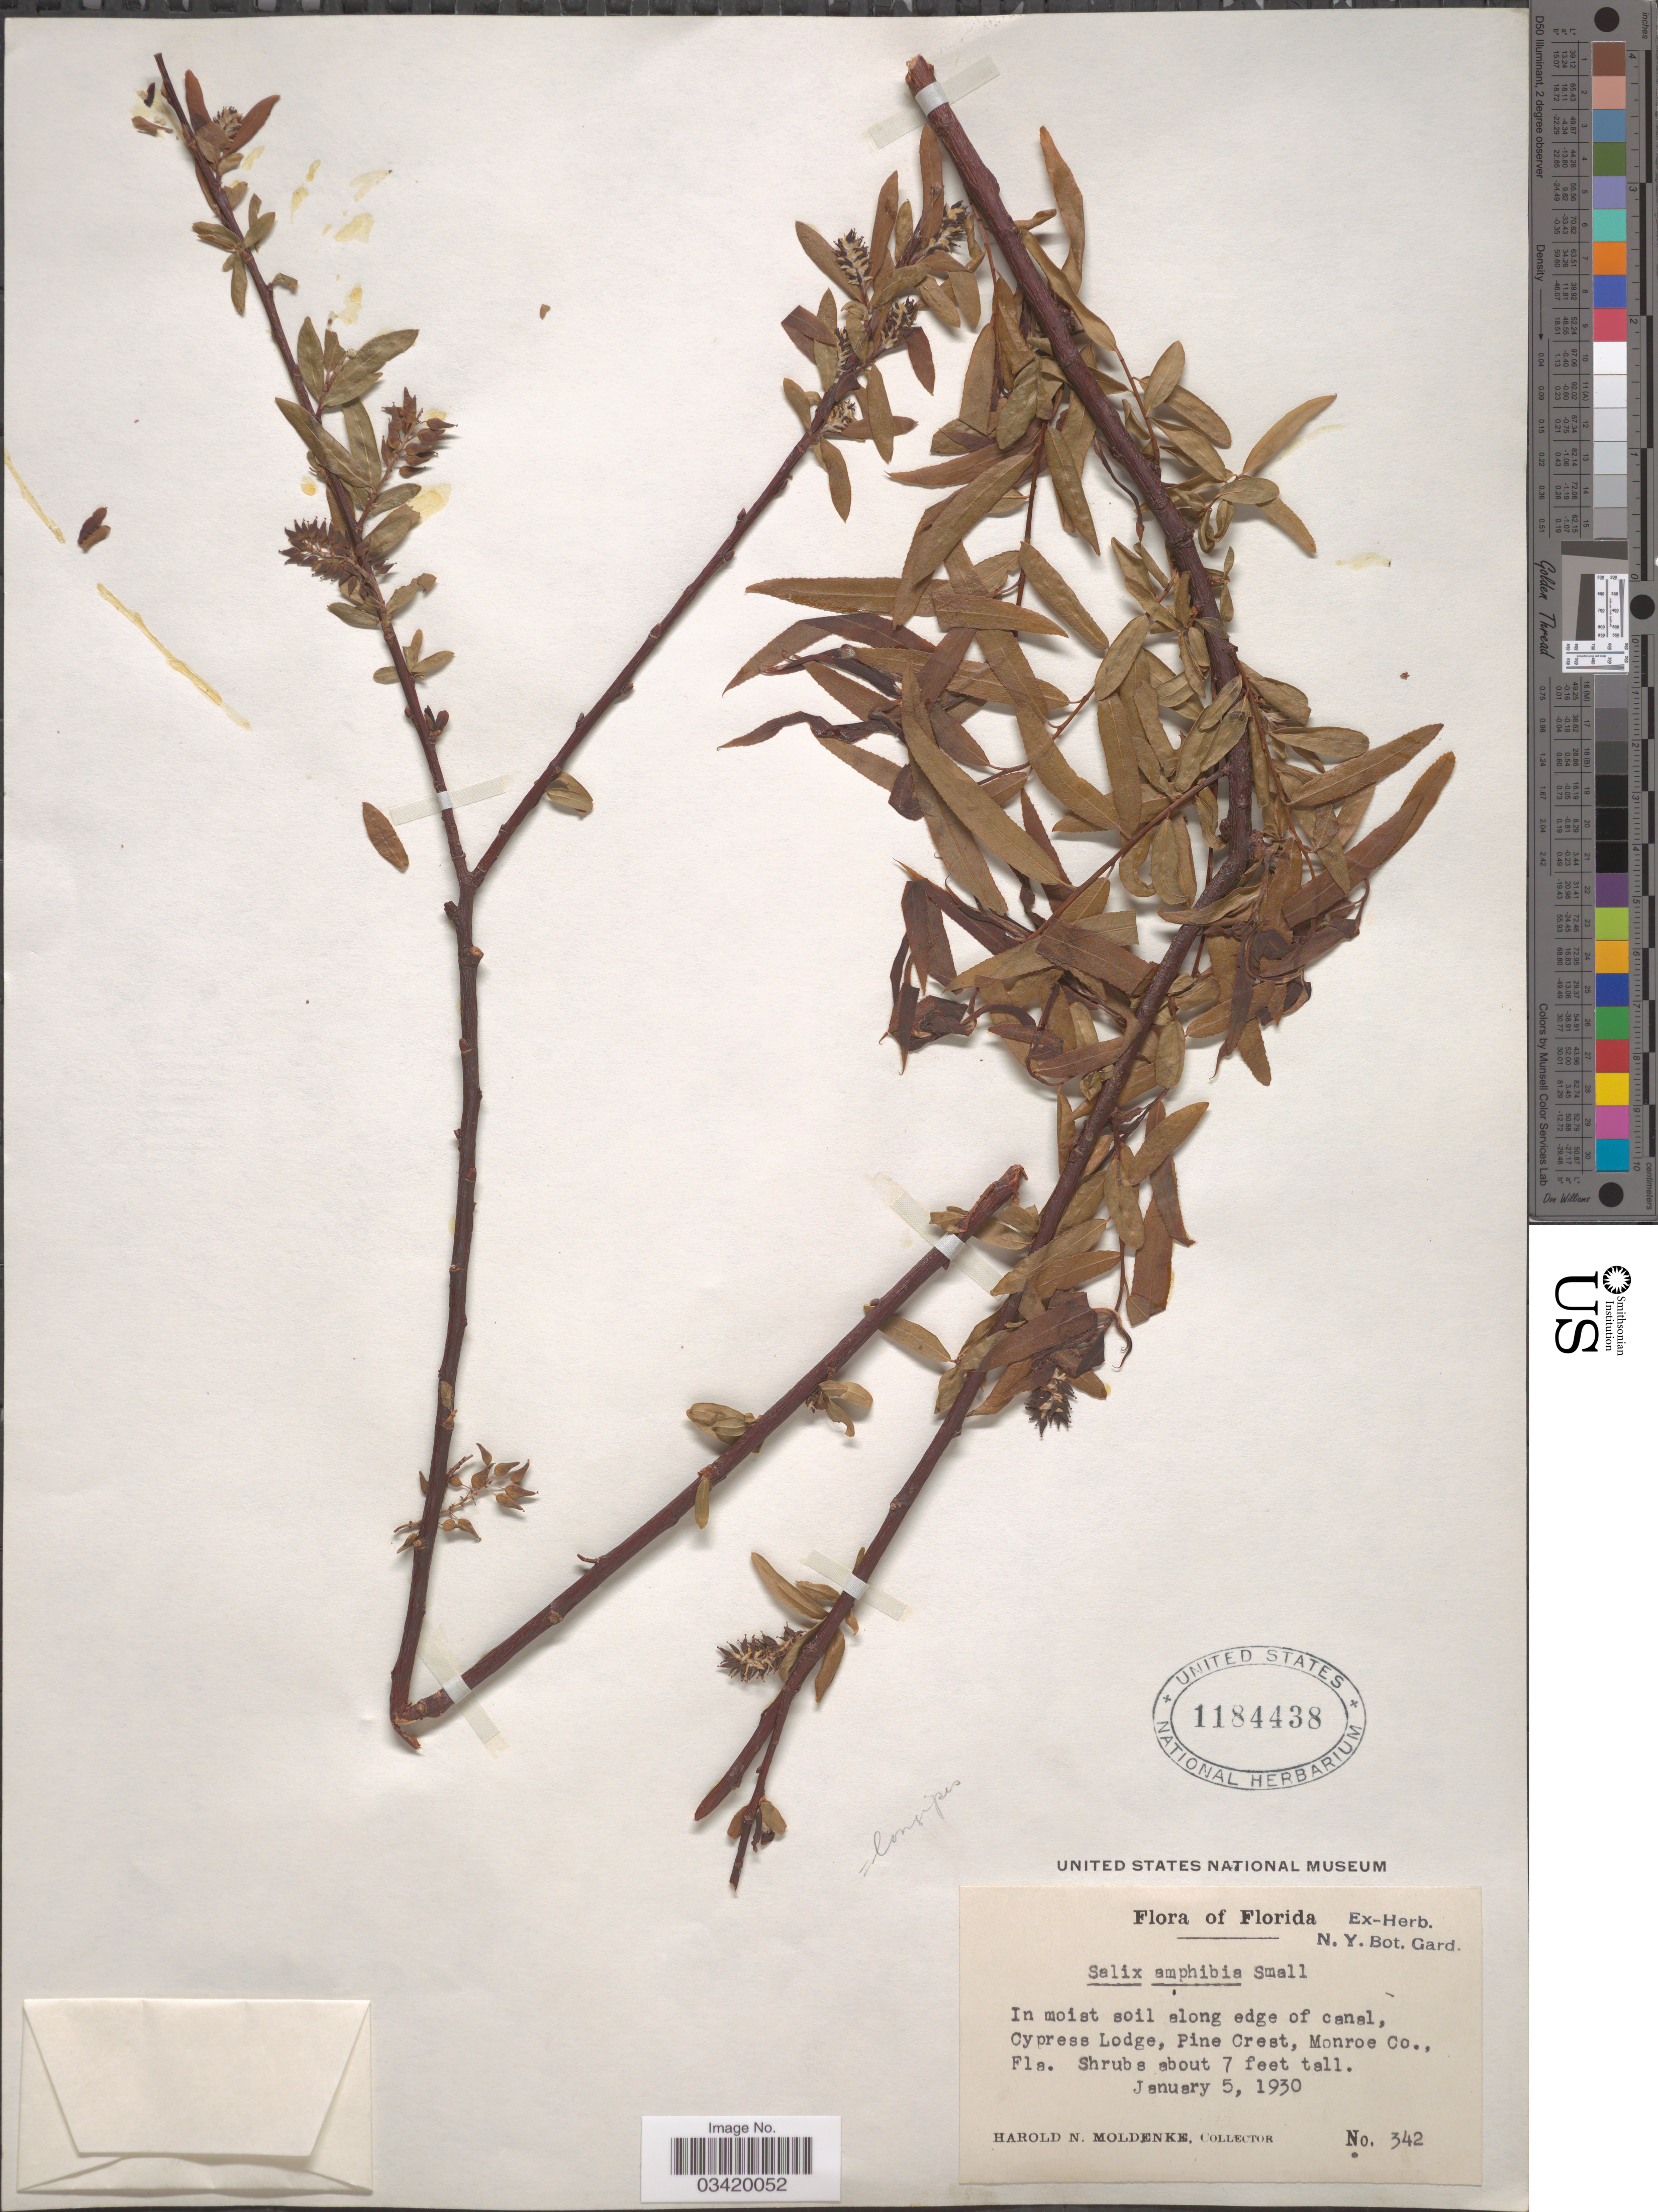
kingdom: Plantae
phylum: Tracheophyta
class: Magnoliopsida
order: Malpighiales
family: Salicaceae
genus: Salix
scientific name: Salix caroliniana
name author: Michx.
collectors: H. N. Moldenke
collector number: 342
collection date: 1930-01-05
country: United States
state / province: Florida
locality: Along edge of canal, Cypress Lodge, Pine Crest, Monroe Co.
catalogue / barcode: US 1184438